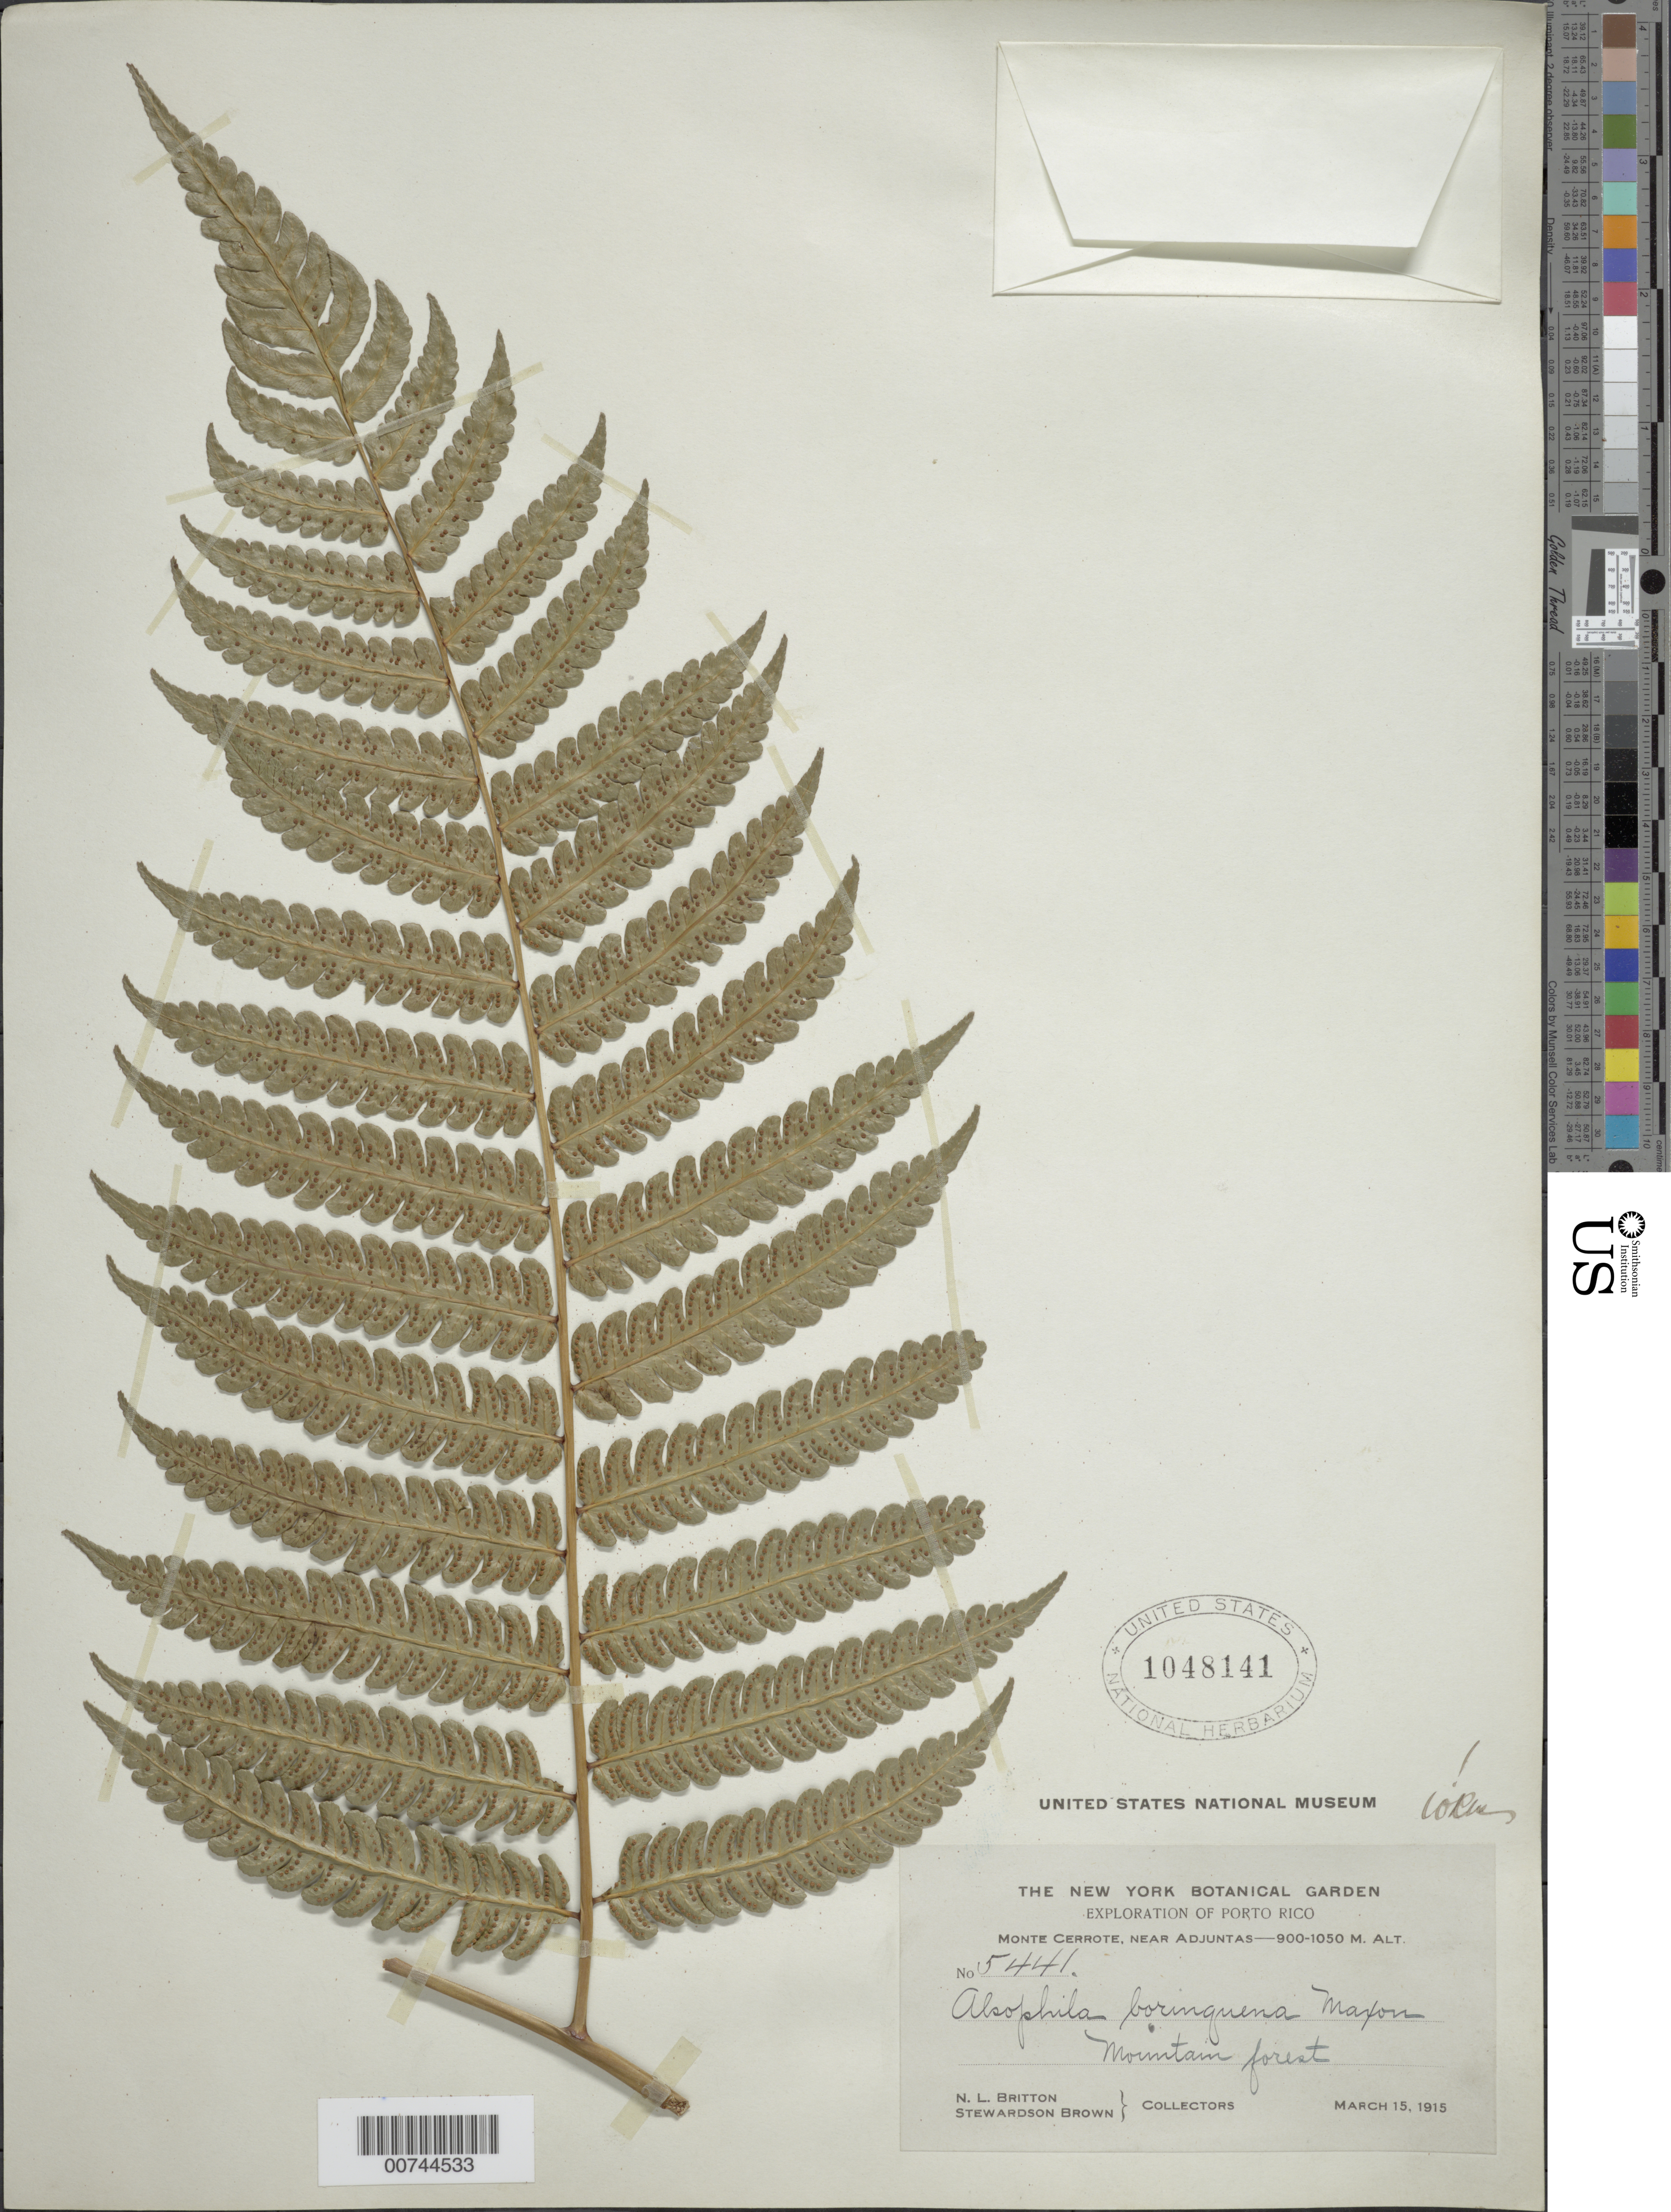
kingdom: Plantae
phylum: Tracheophyta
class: Polypodiopsida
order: Cyatheales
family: Cyatheaceae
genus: Cyathea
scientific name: Cyathea borinquena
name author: (Maxon) Domin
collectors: N. Britton & S. Brown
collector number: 5441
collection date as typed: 15 Mar 1915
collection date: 1915-03-15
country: Puerto Rico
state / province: Adjuntas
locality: Monte Cerrote, near Adjuntas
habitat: Mountain forest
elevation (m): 900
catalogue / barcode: US 1048141